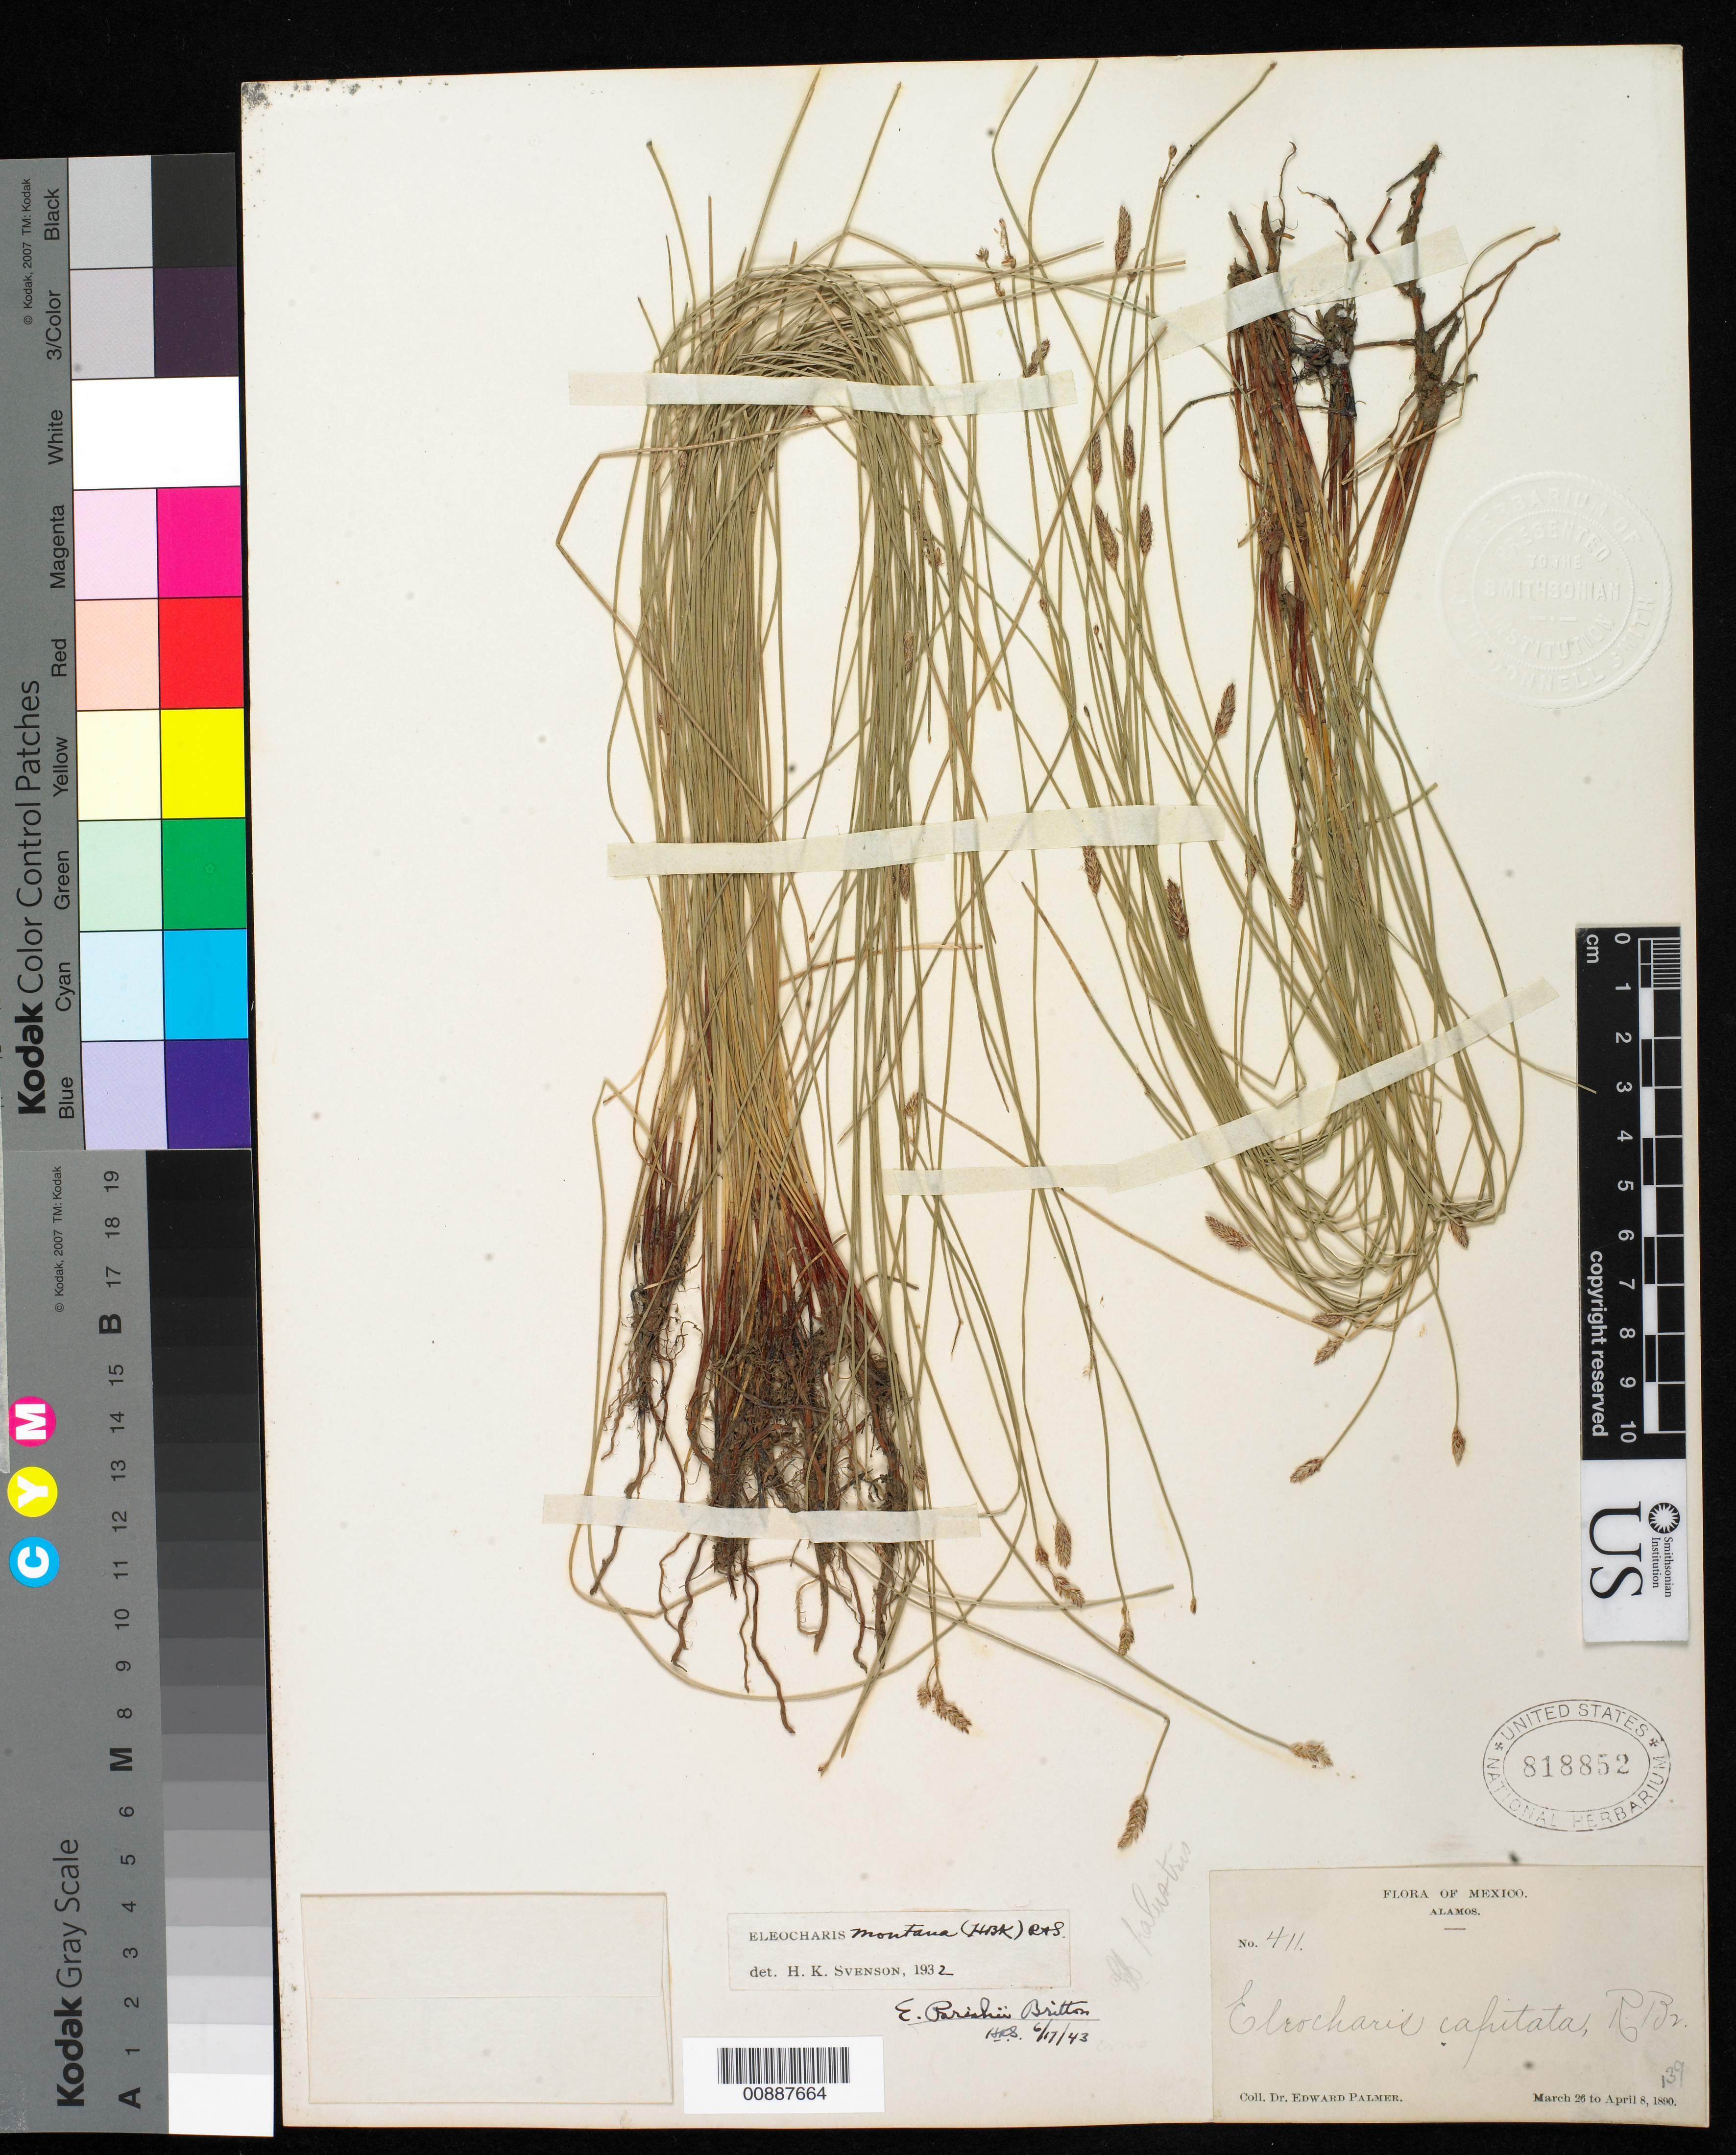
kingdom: Plantae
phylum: Tracheophyta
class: Liliopsida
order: Poales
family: Cyperaceae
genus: Eleocharis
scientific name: Eleocharis parishii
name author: Britton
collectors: E. Palmer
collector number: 411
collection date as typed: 26 Mar 1890 to 08 Apr 1890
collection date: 1890-03-26/1890-04-08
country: Mexico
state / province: Sonora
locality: Alamos, Sonora.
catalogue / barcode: US 818852